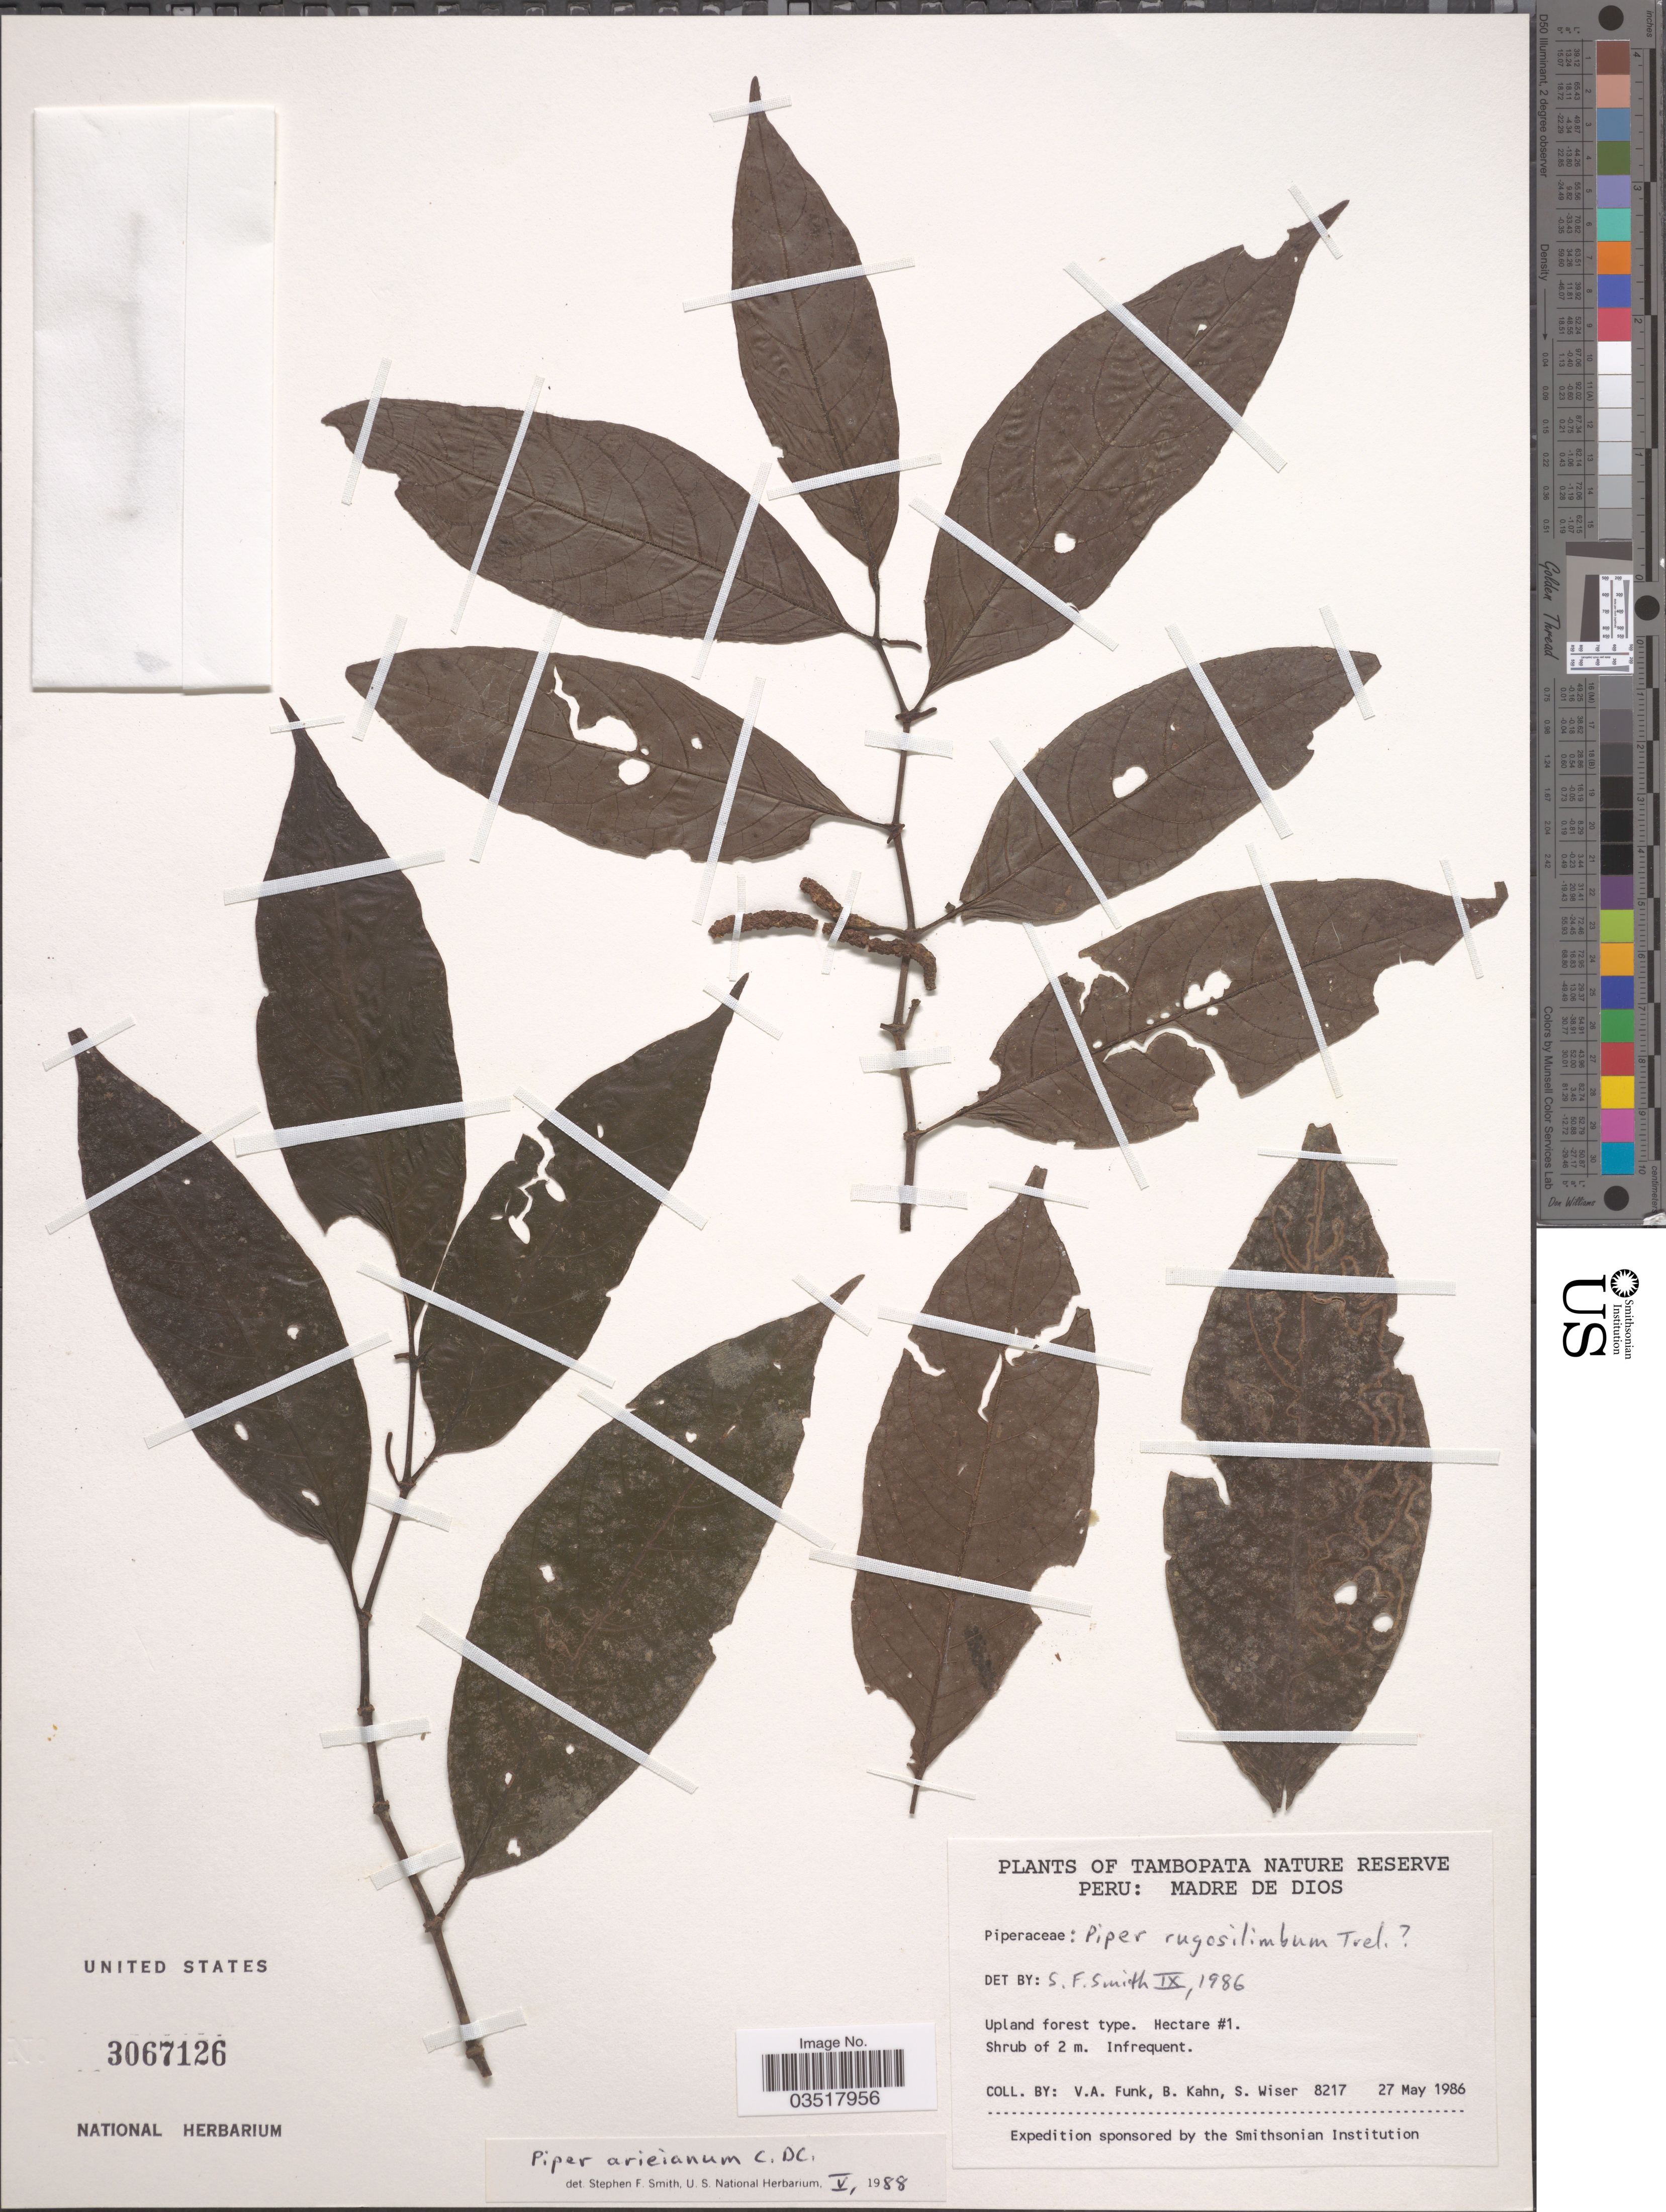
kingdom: Plantae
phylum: Tracheophyta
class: Magnoliopsida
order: Piperales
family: Piperaceae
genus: Piper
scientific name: Piper arieianum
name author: C. DC.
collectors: V. Funk, B. Kahn & S. Wiser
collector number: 8217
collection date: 1986-05-27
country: Peru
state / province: Madre de Dios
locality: Tambopata Nature Reserve. Hectare #1.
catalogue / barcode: US 3067126